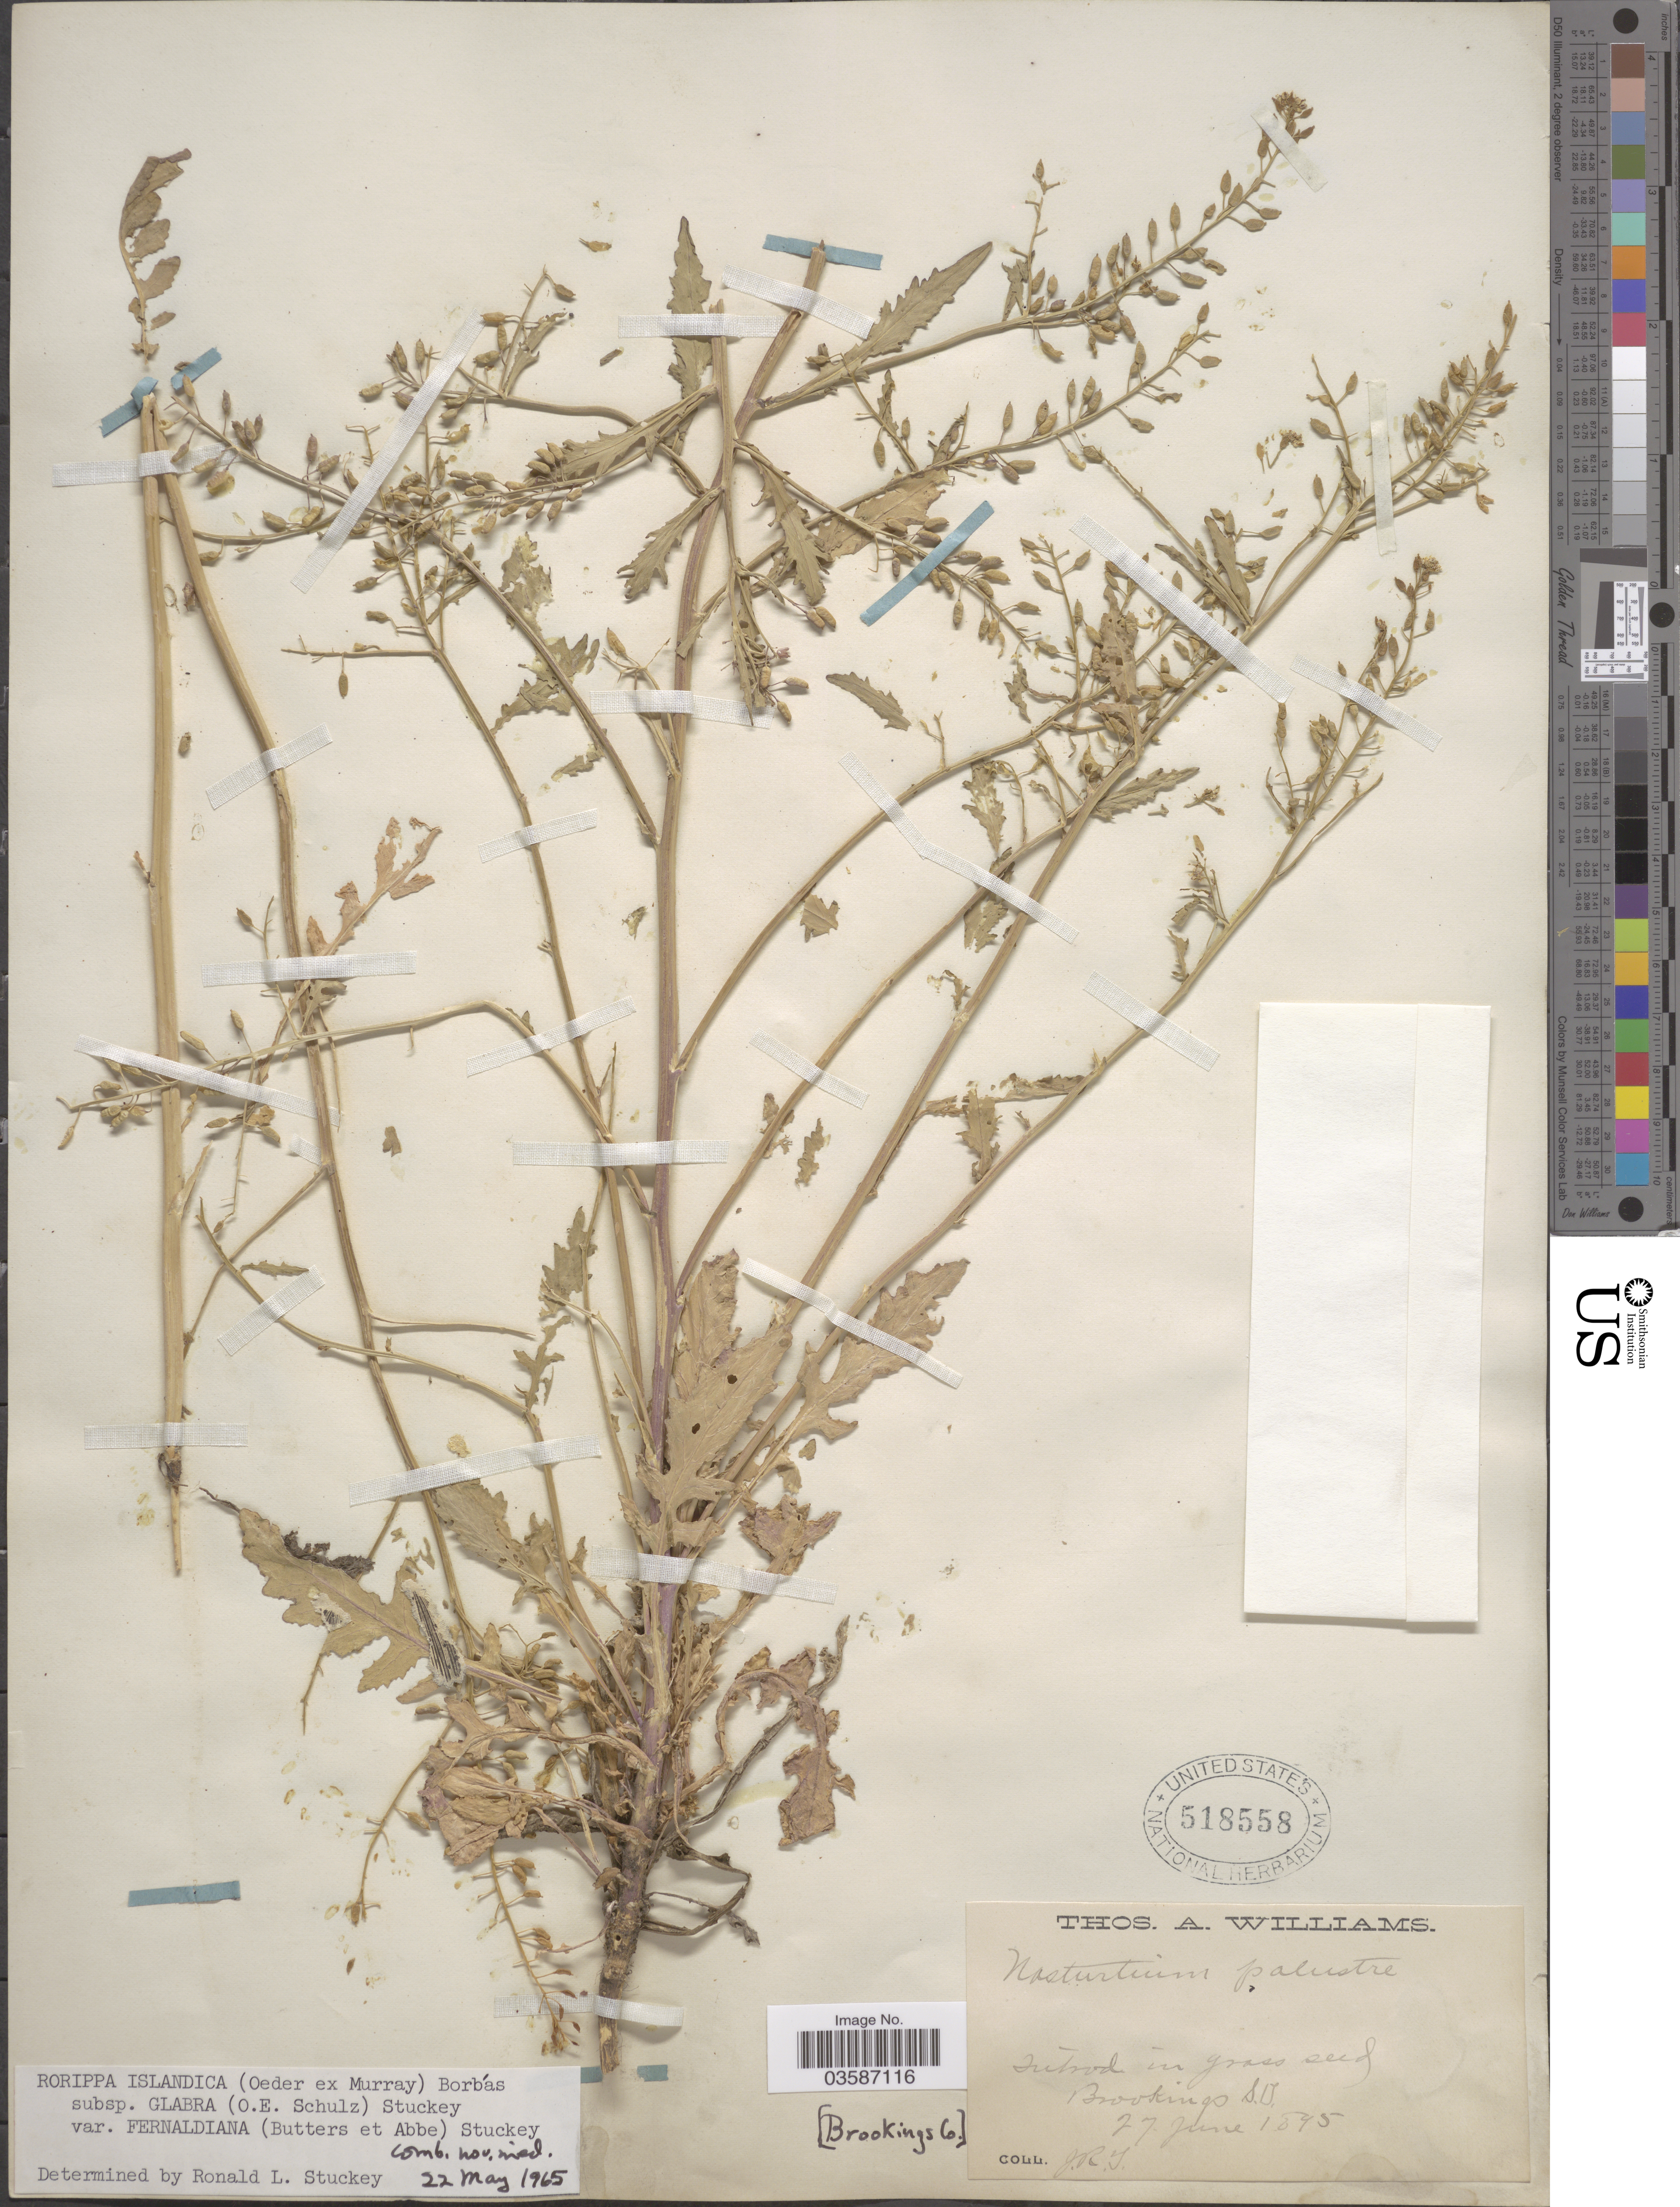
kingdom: Plantae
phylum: Tracheophyta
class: Magnoliopsida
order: Brassicales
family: Brassicaceae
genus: Rorippa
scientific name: Rorippa islandica var. fernaldiana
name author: Butters & Abbe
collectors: J. R. T.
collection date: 1895-06-27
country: United States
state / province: South Dakota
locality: Brookings [Brookings Co.].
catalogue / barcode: US 518558